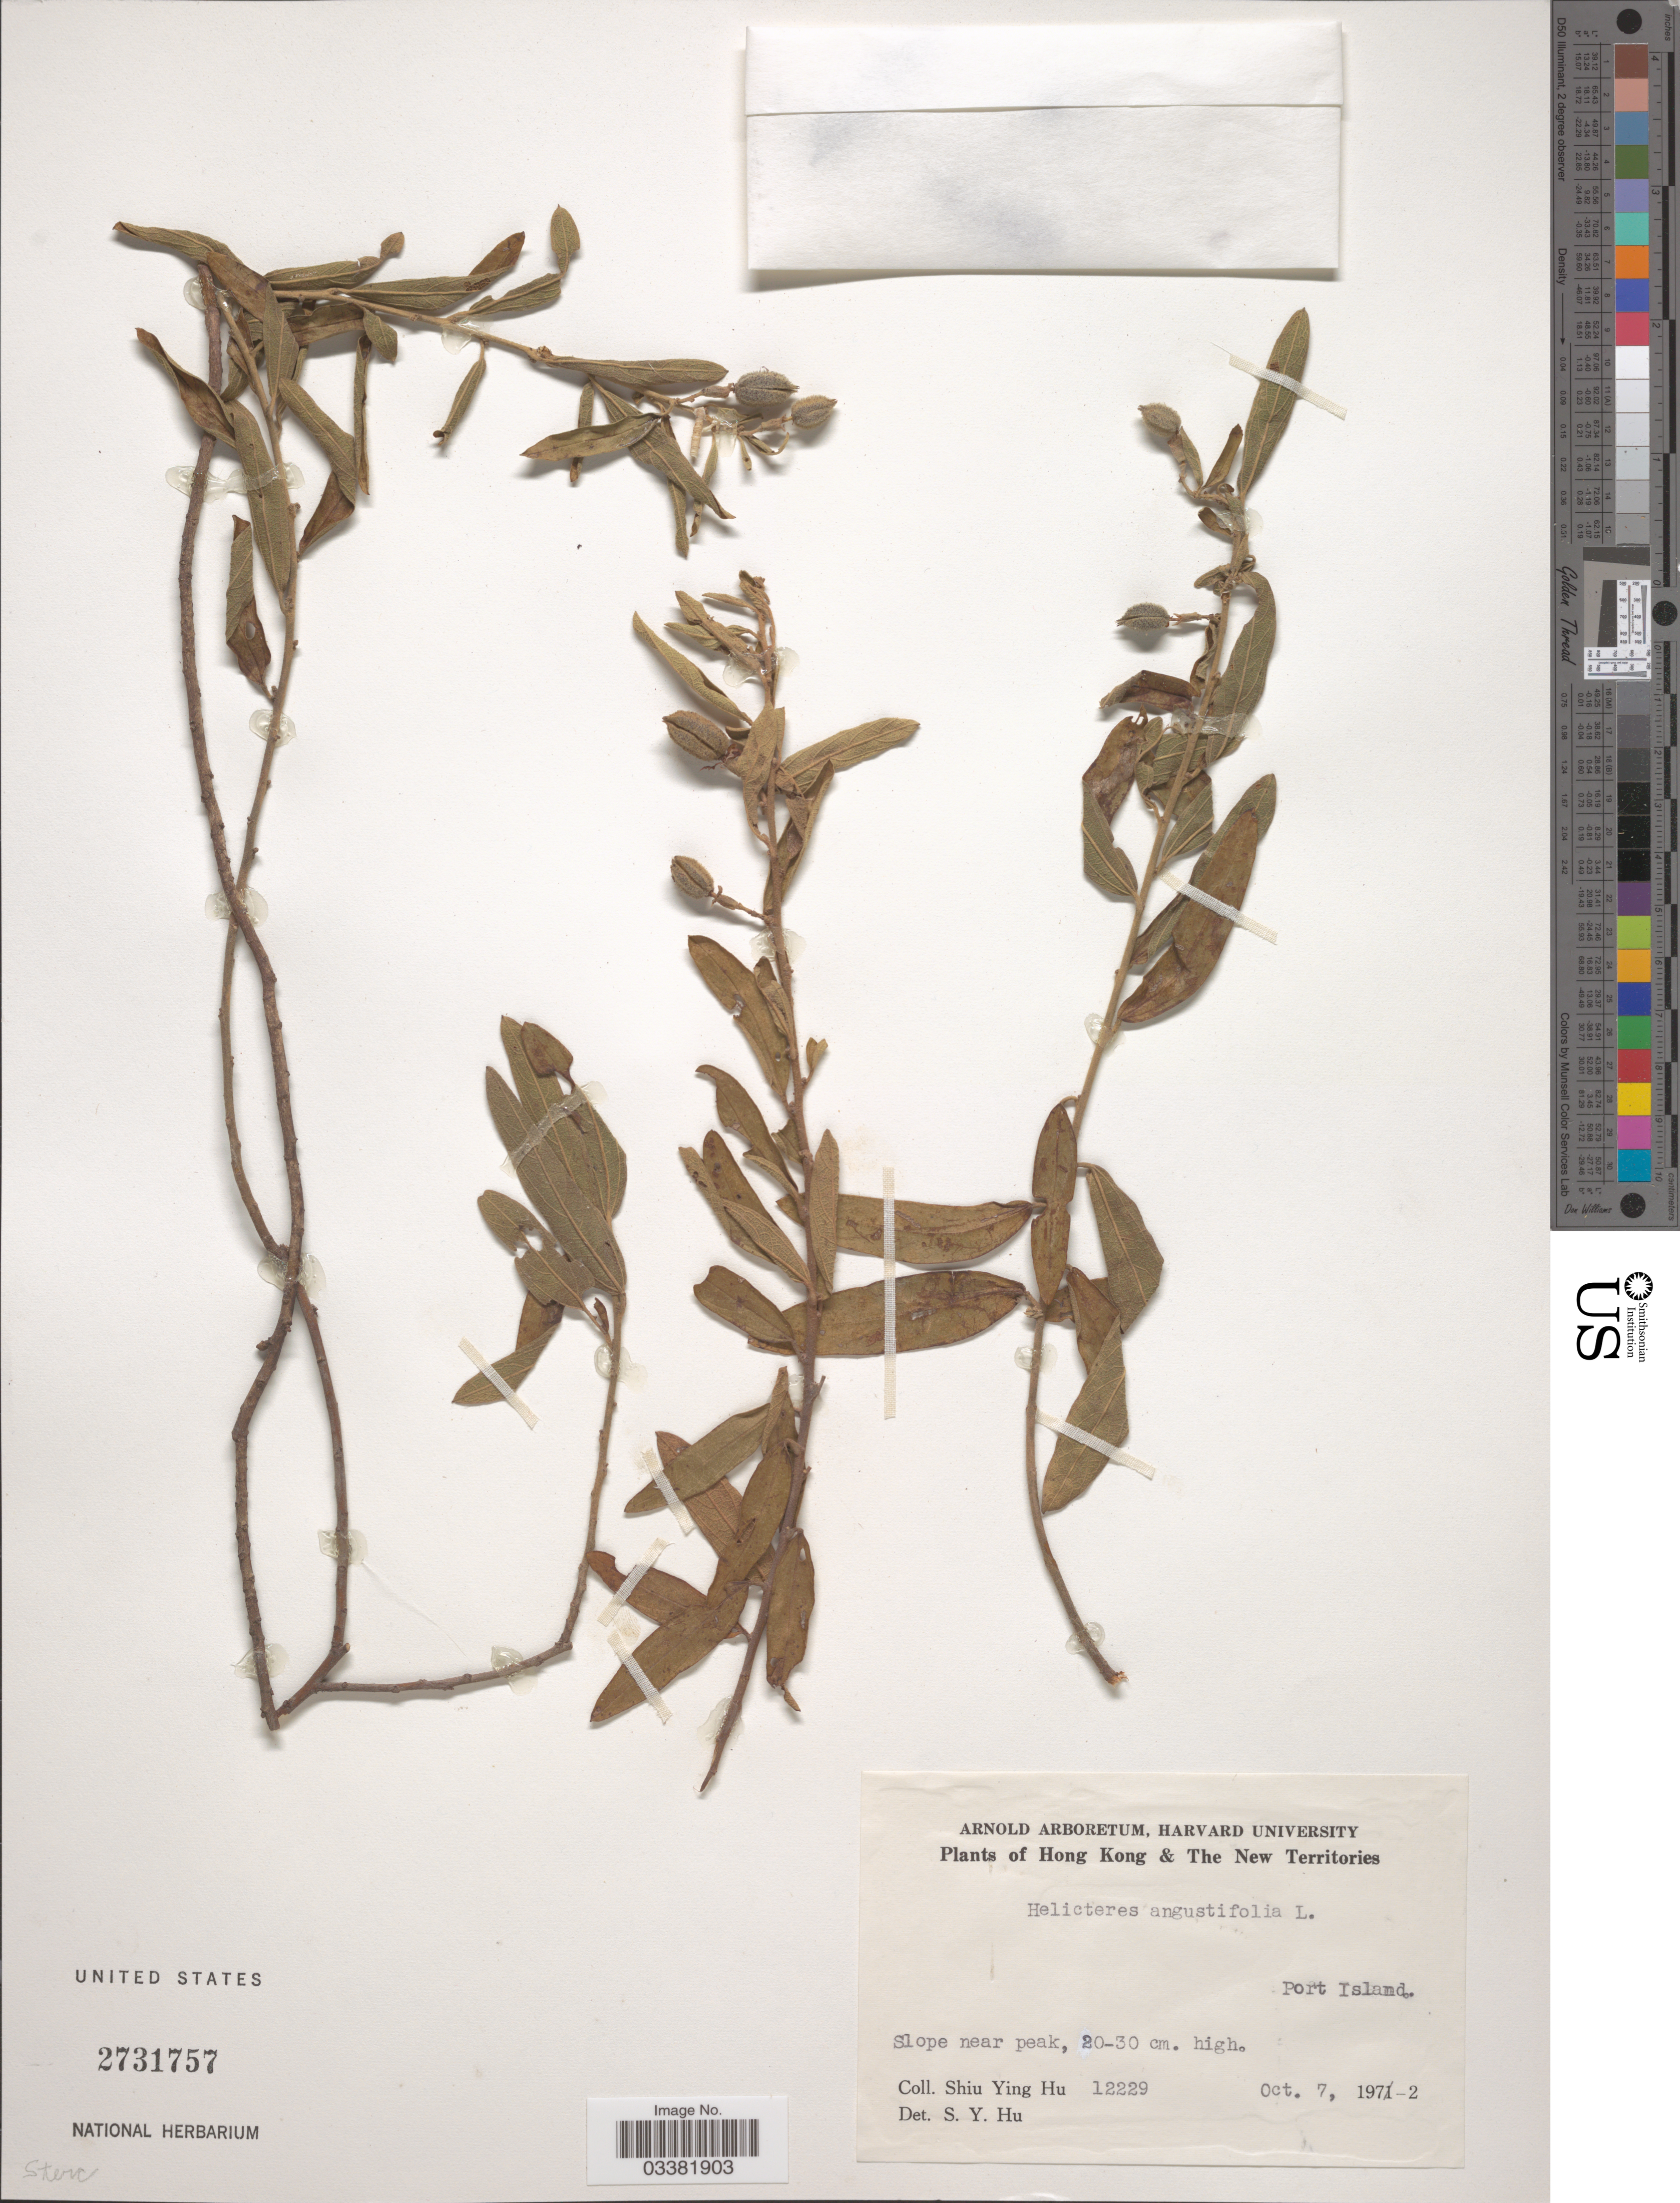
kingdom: Plantae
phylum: Tracheophyta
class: Magnoliopsida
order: Malvales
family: Malvaceae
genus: Helicteres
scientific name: Helicteres angustifolia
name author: L.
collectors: S. Y. Hu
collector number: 12229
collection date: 1972-10-07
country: China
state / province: Hong Kong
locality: The New Territories. Port Island. Slope near peak.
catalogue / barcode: US 2731757